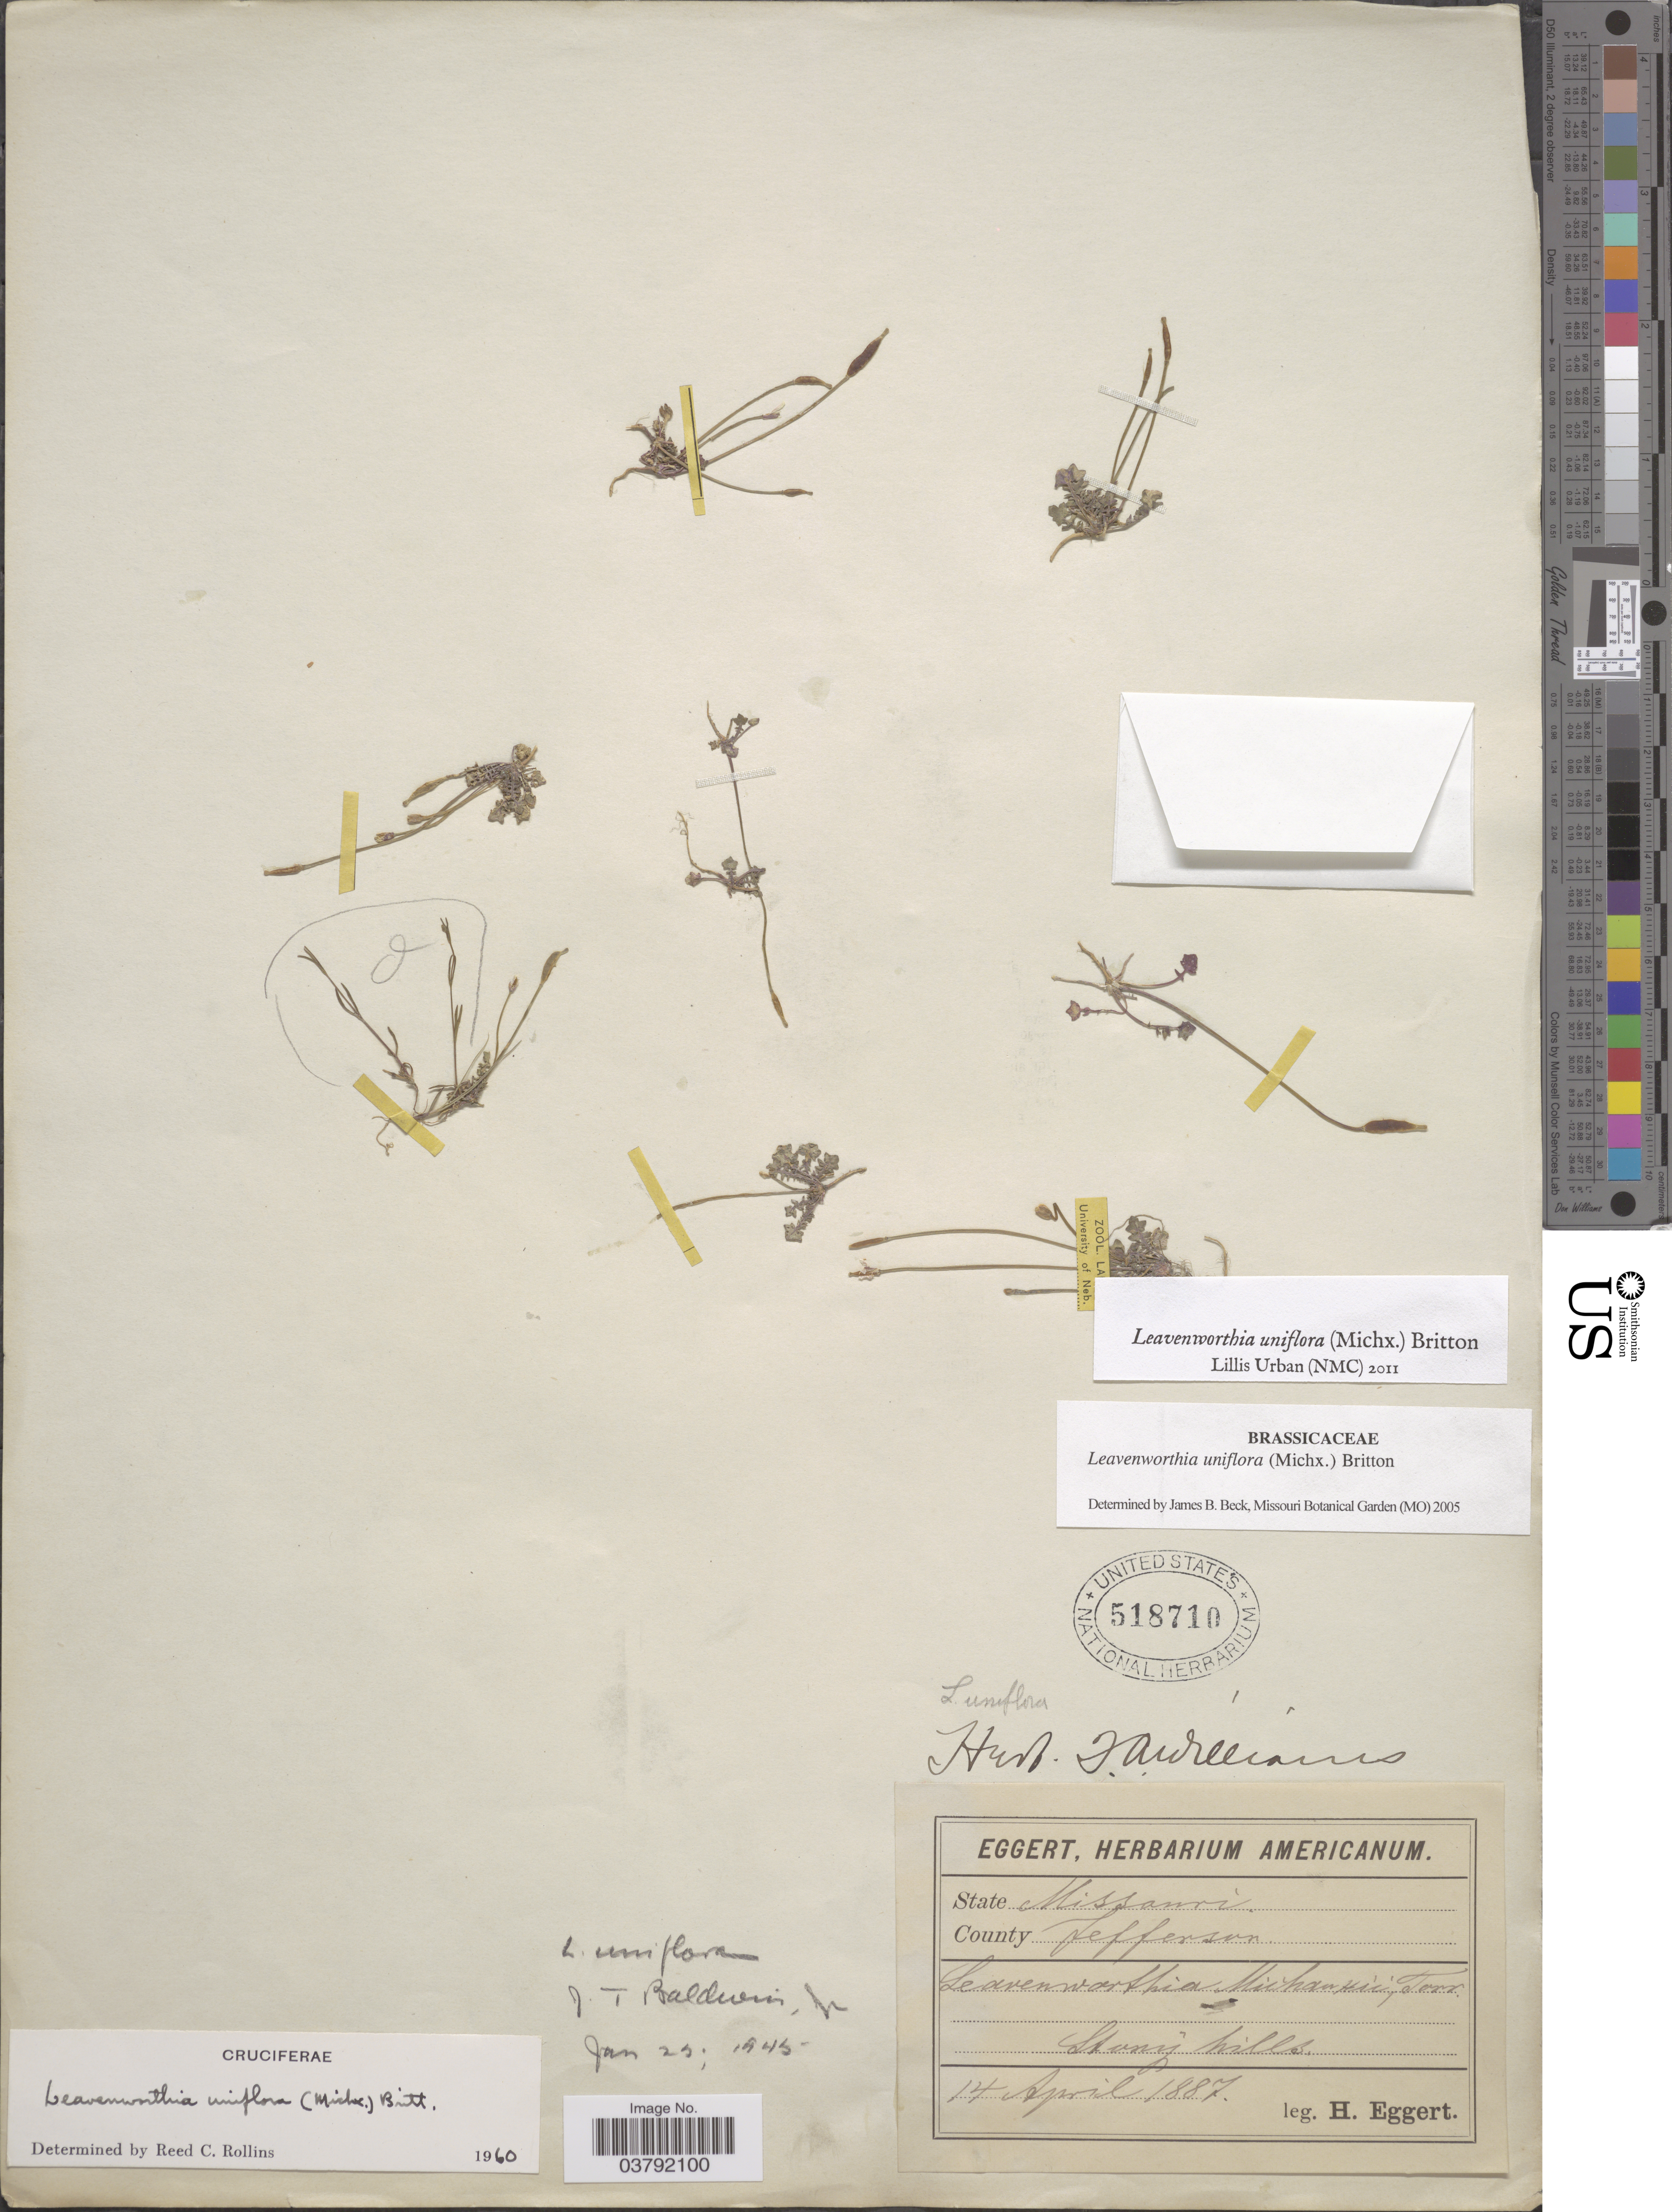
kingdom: Plantae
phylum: Tracheophyta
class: Magnoliopsida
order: Brassicales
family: Brassicaceae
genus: Leavenworthia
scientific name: Leavenworthia uniflora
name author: (Michx.) Britton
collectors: H. Eggert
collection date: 1887-04-14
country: United States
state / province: Missouri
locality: County Jefferson. Stony hills.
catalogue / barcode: US 518710